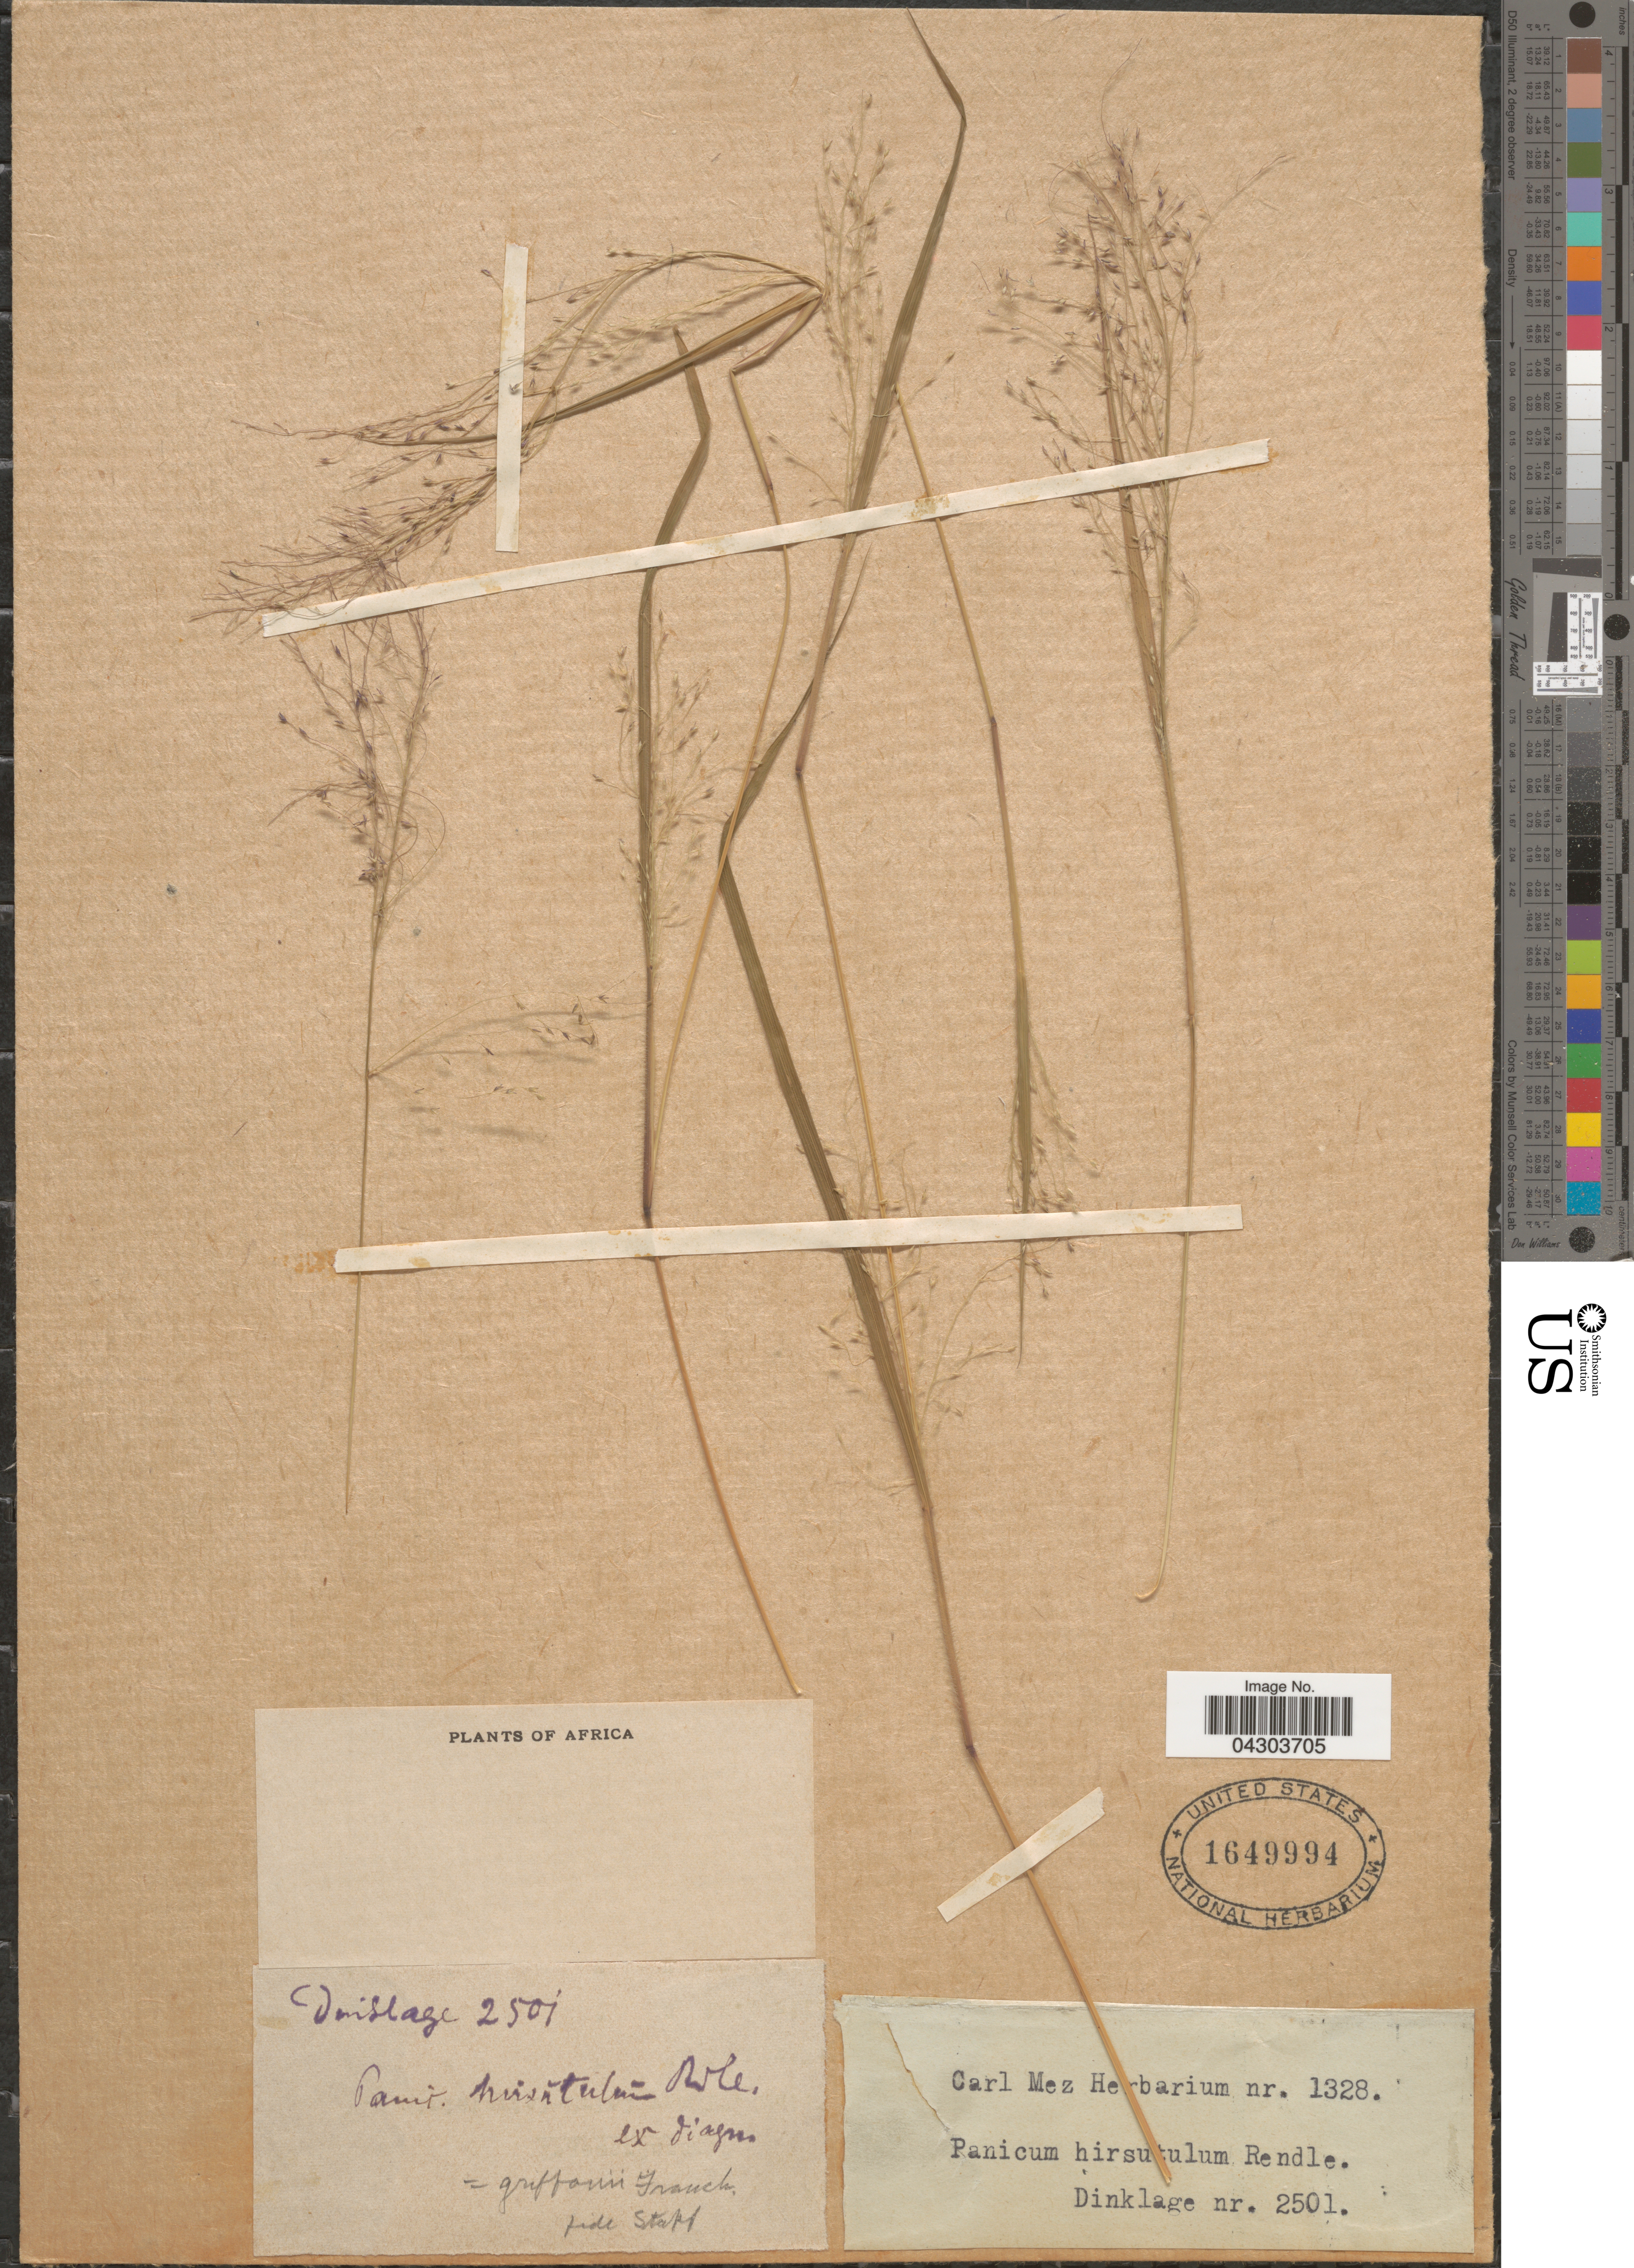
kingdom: Plantae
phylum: Tracheophyta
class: Liliopsida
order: Poales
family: Poaceae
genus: Panicum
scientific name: Panicum griffonii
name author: Franch.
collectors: Dinklage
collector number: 2501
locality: Africa.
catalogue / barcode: US 1649994